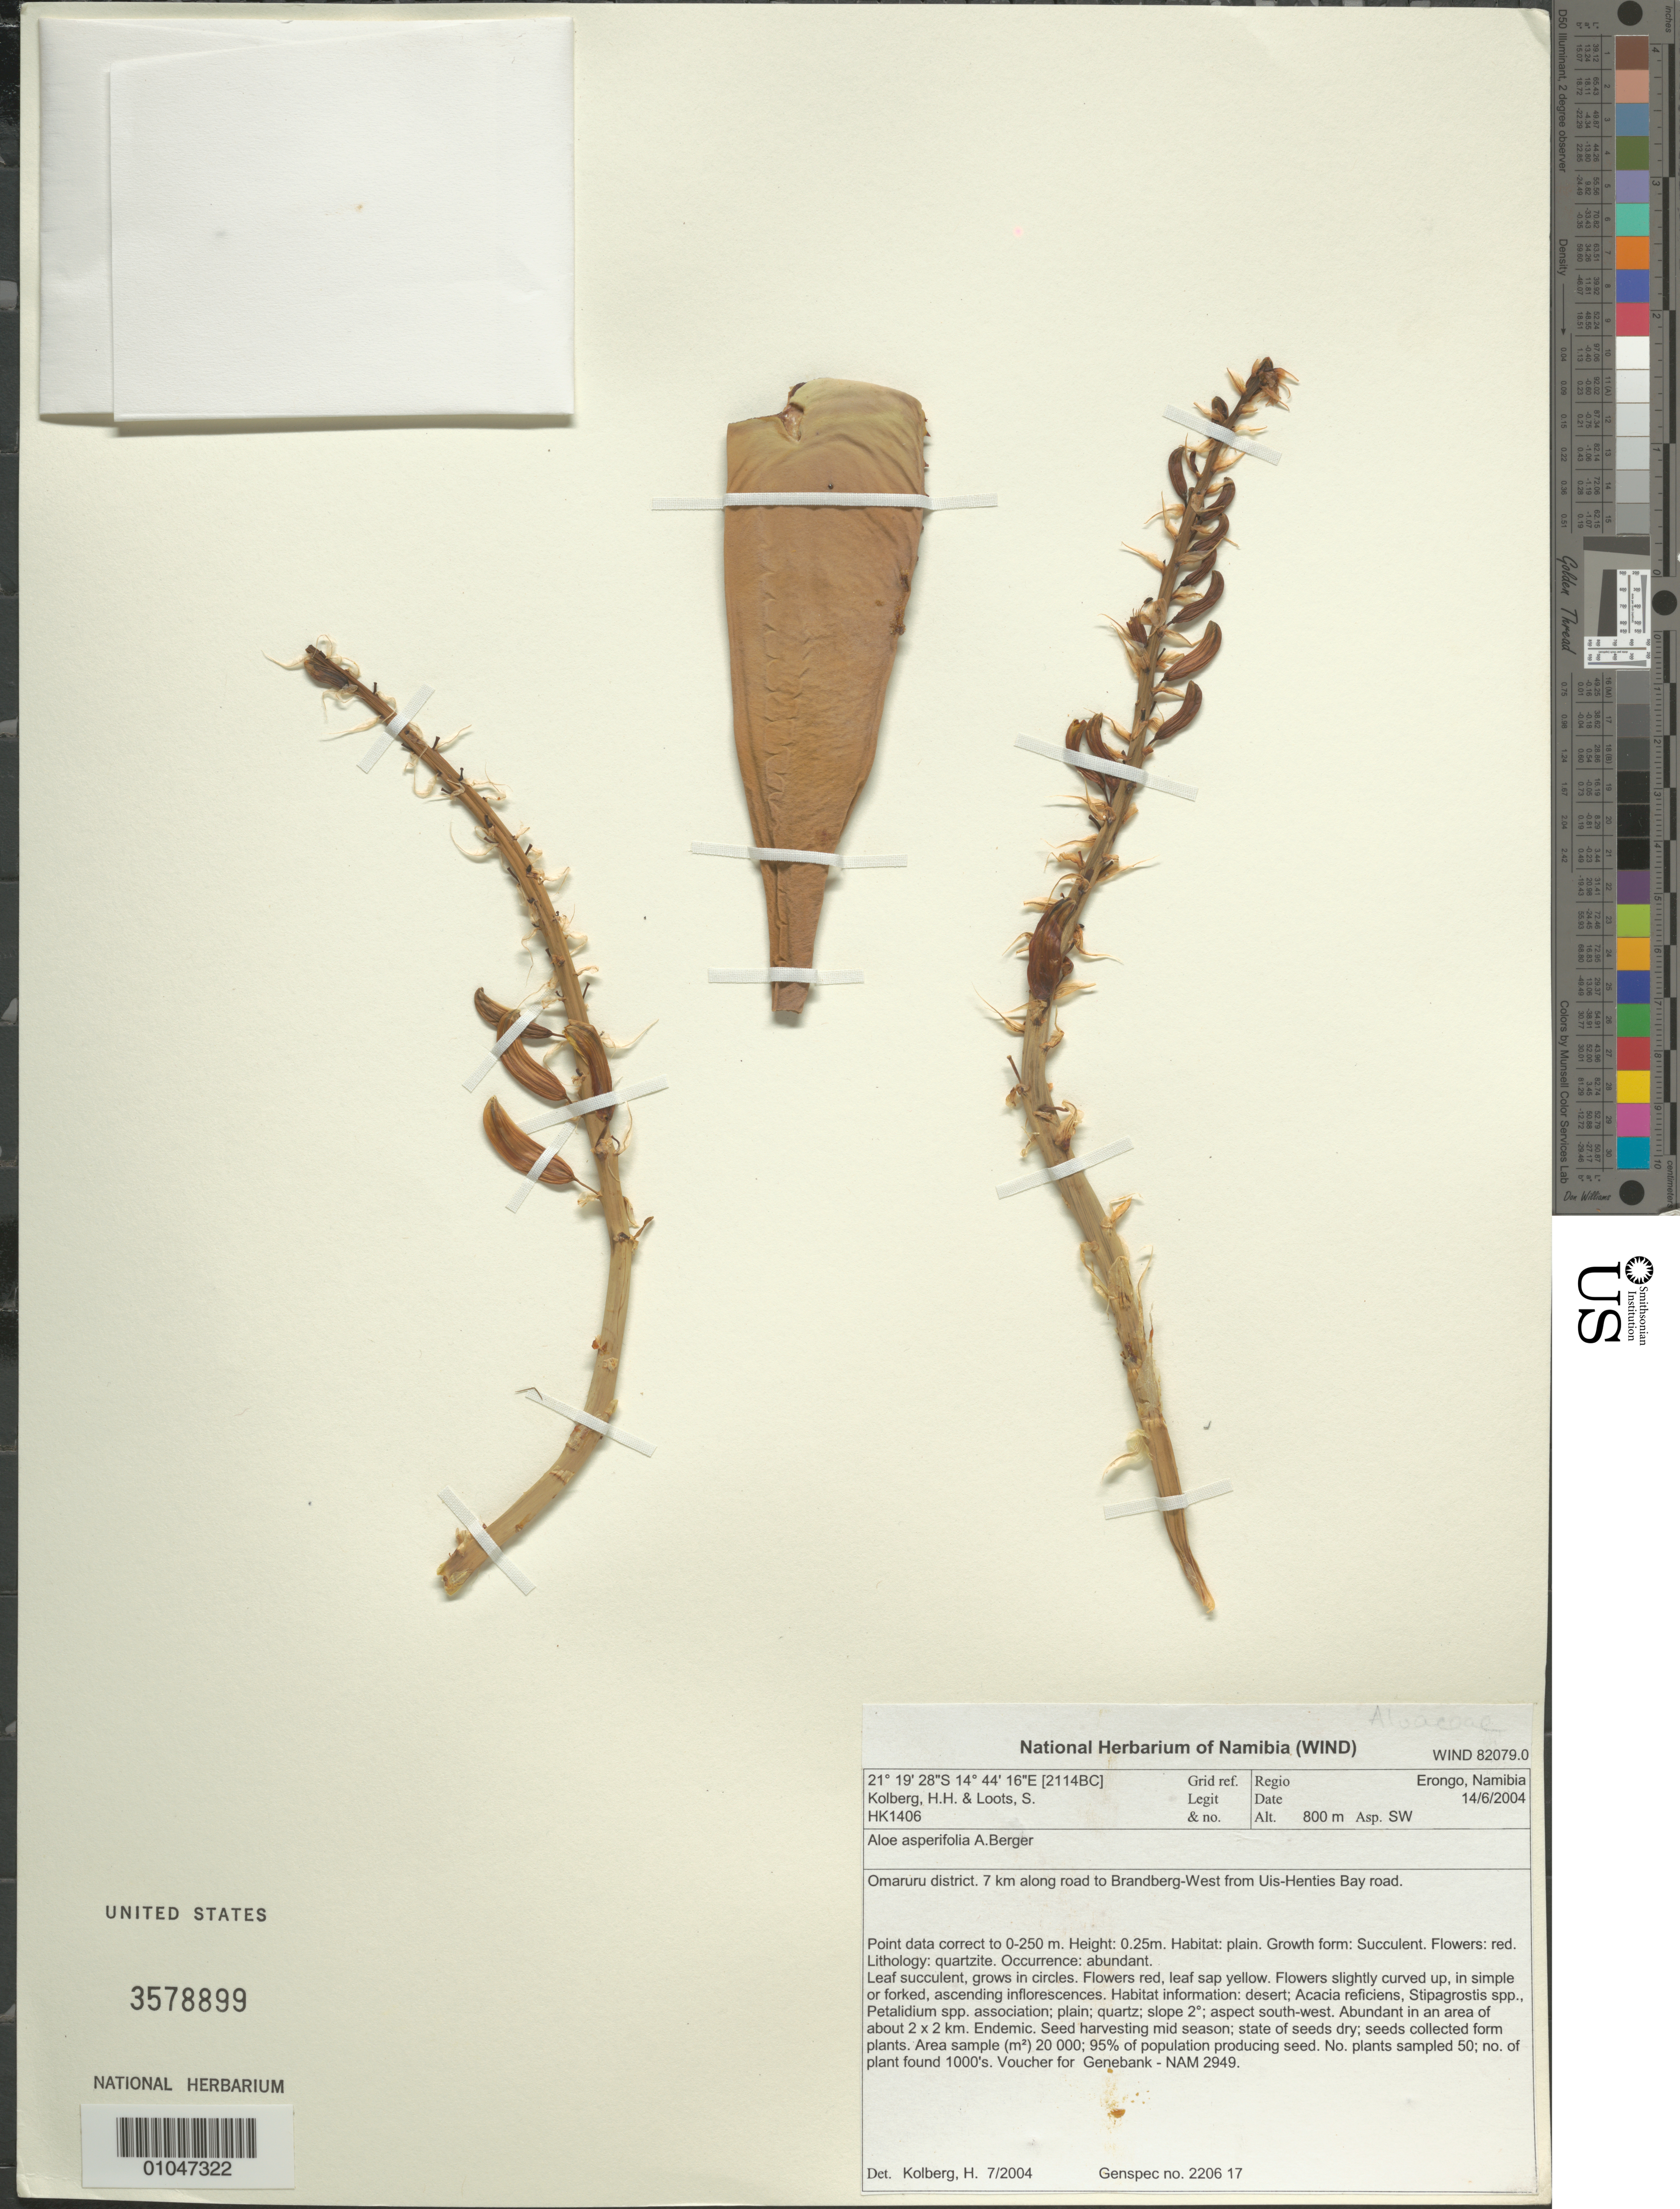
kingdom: Plantae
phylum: Tracheophyta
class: Liliopsida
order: Asparagales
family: Asphodelaceae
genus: Aloe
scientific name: Aloe asperifolia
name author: A. Berger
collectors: H. H. Kolberg & S. Loots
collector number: HK 1406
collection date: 2004-06-14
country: Namibia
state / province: Erongo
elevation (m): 800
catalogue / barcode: US 3578899